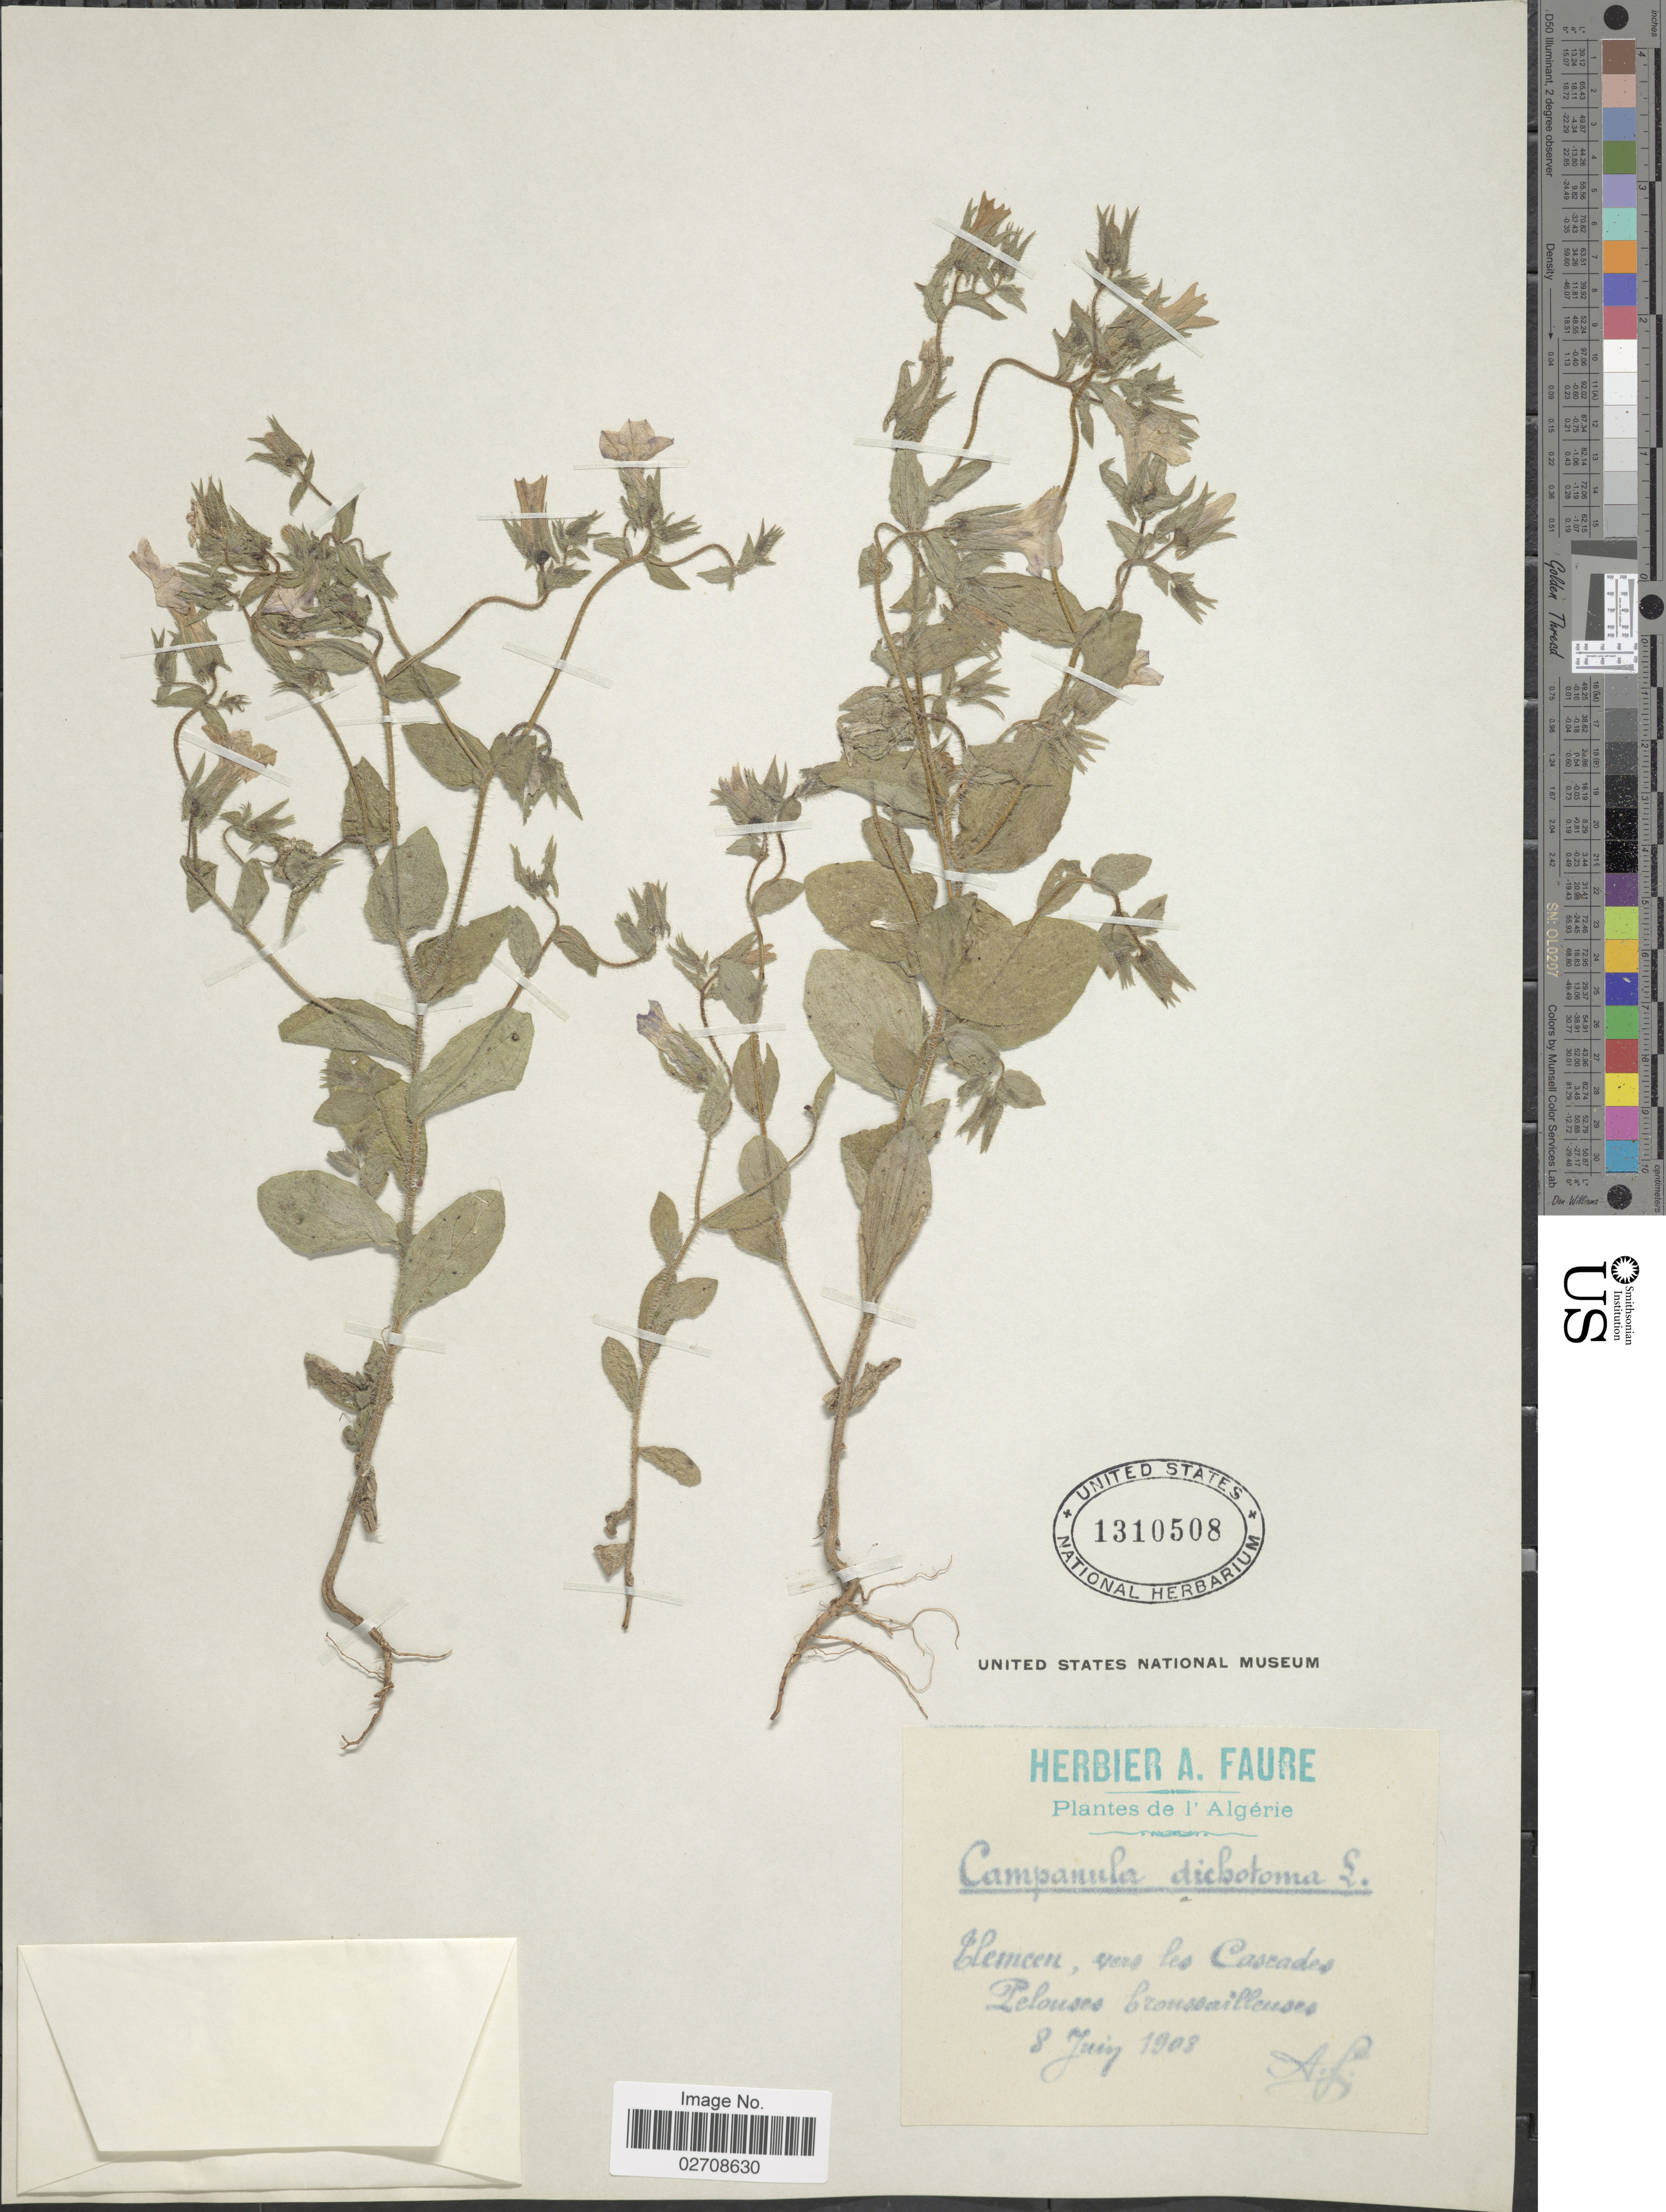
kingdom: Plantae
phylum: Tracheophyta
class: Magnoliopsida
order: Asterales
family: Campanulaceae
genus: Campanula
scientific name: Campanula dichotoma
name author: L.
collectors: A. Faure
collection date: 1908-06-08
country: Algeria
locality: Blemcen, vers les Cascades, Pelouses broussailleuses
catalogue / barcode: US 1310508